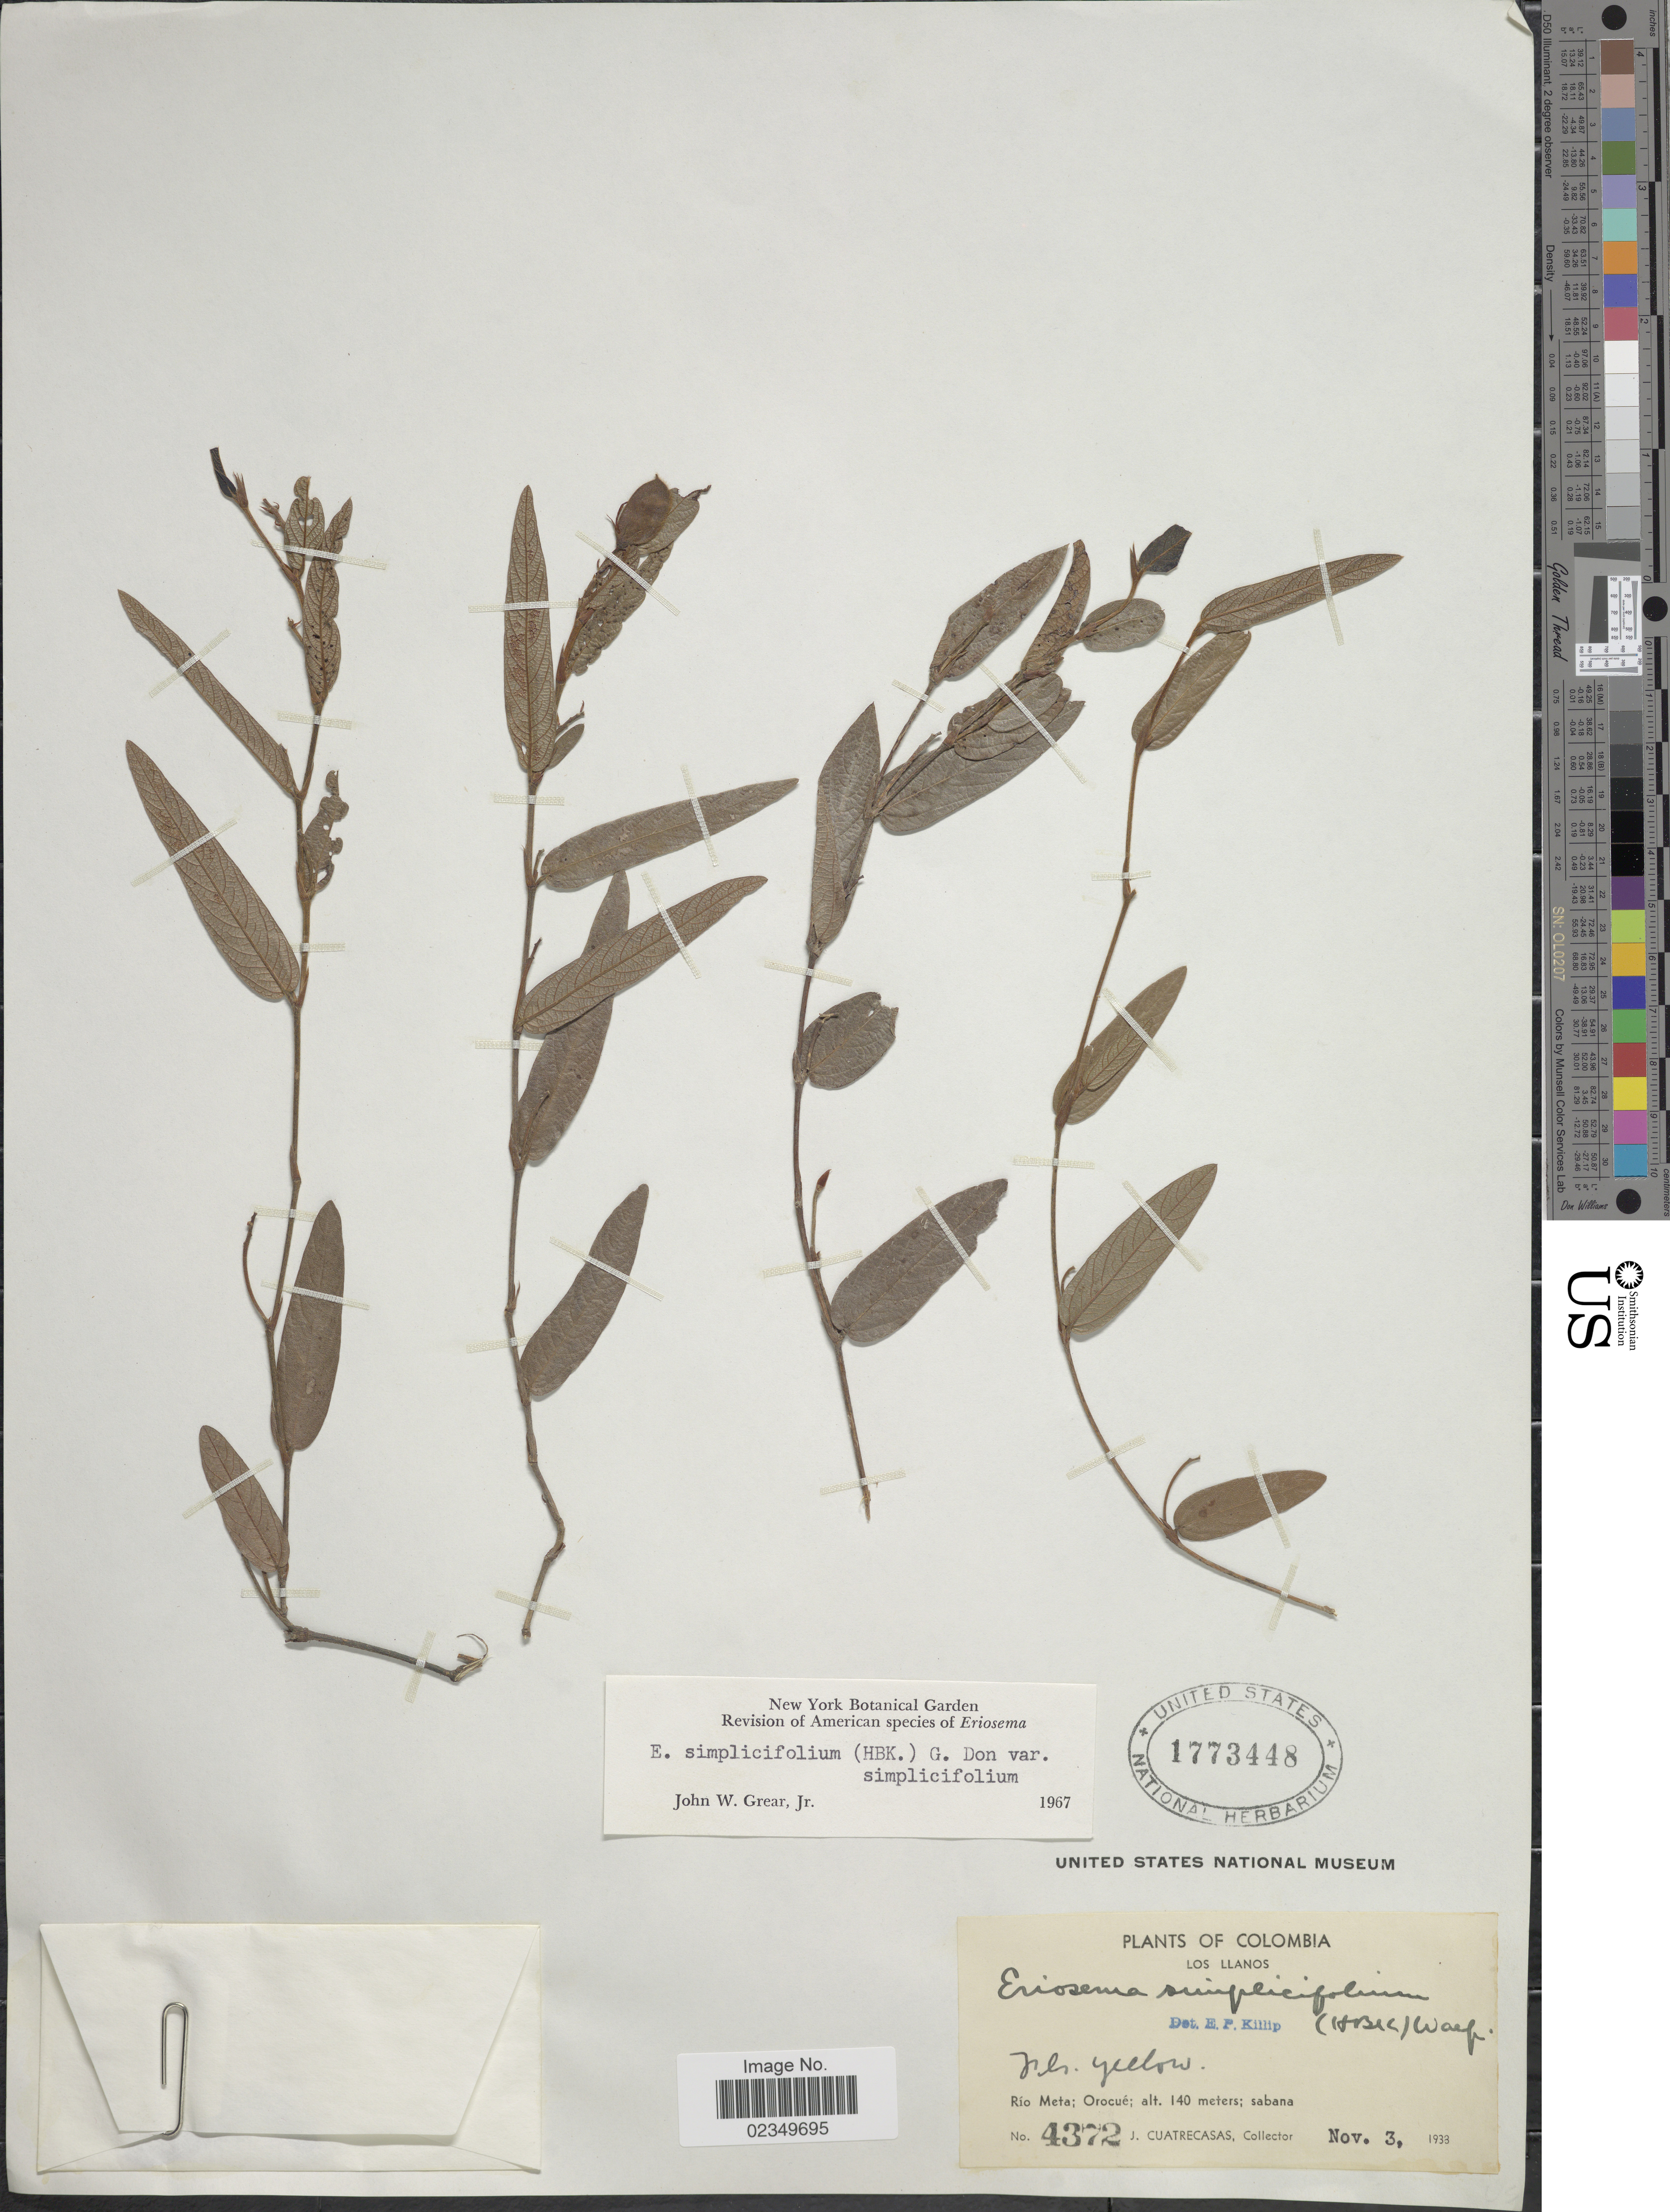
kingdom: Plantae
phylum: Tracheophyta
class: Magnoliopsida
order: Fabales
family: Fabaceae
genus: Eriosema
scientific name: Eriosema simplicifolium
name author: (Kunth) G. Don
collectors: J. Cuatrecasas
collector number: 4372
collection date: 1933-11-03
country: Colombia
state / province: Meta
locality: Rio Meta, Orocue, Los Llanos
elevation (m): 140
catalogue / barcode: US 1773448